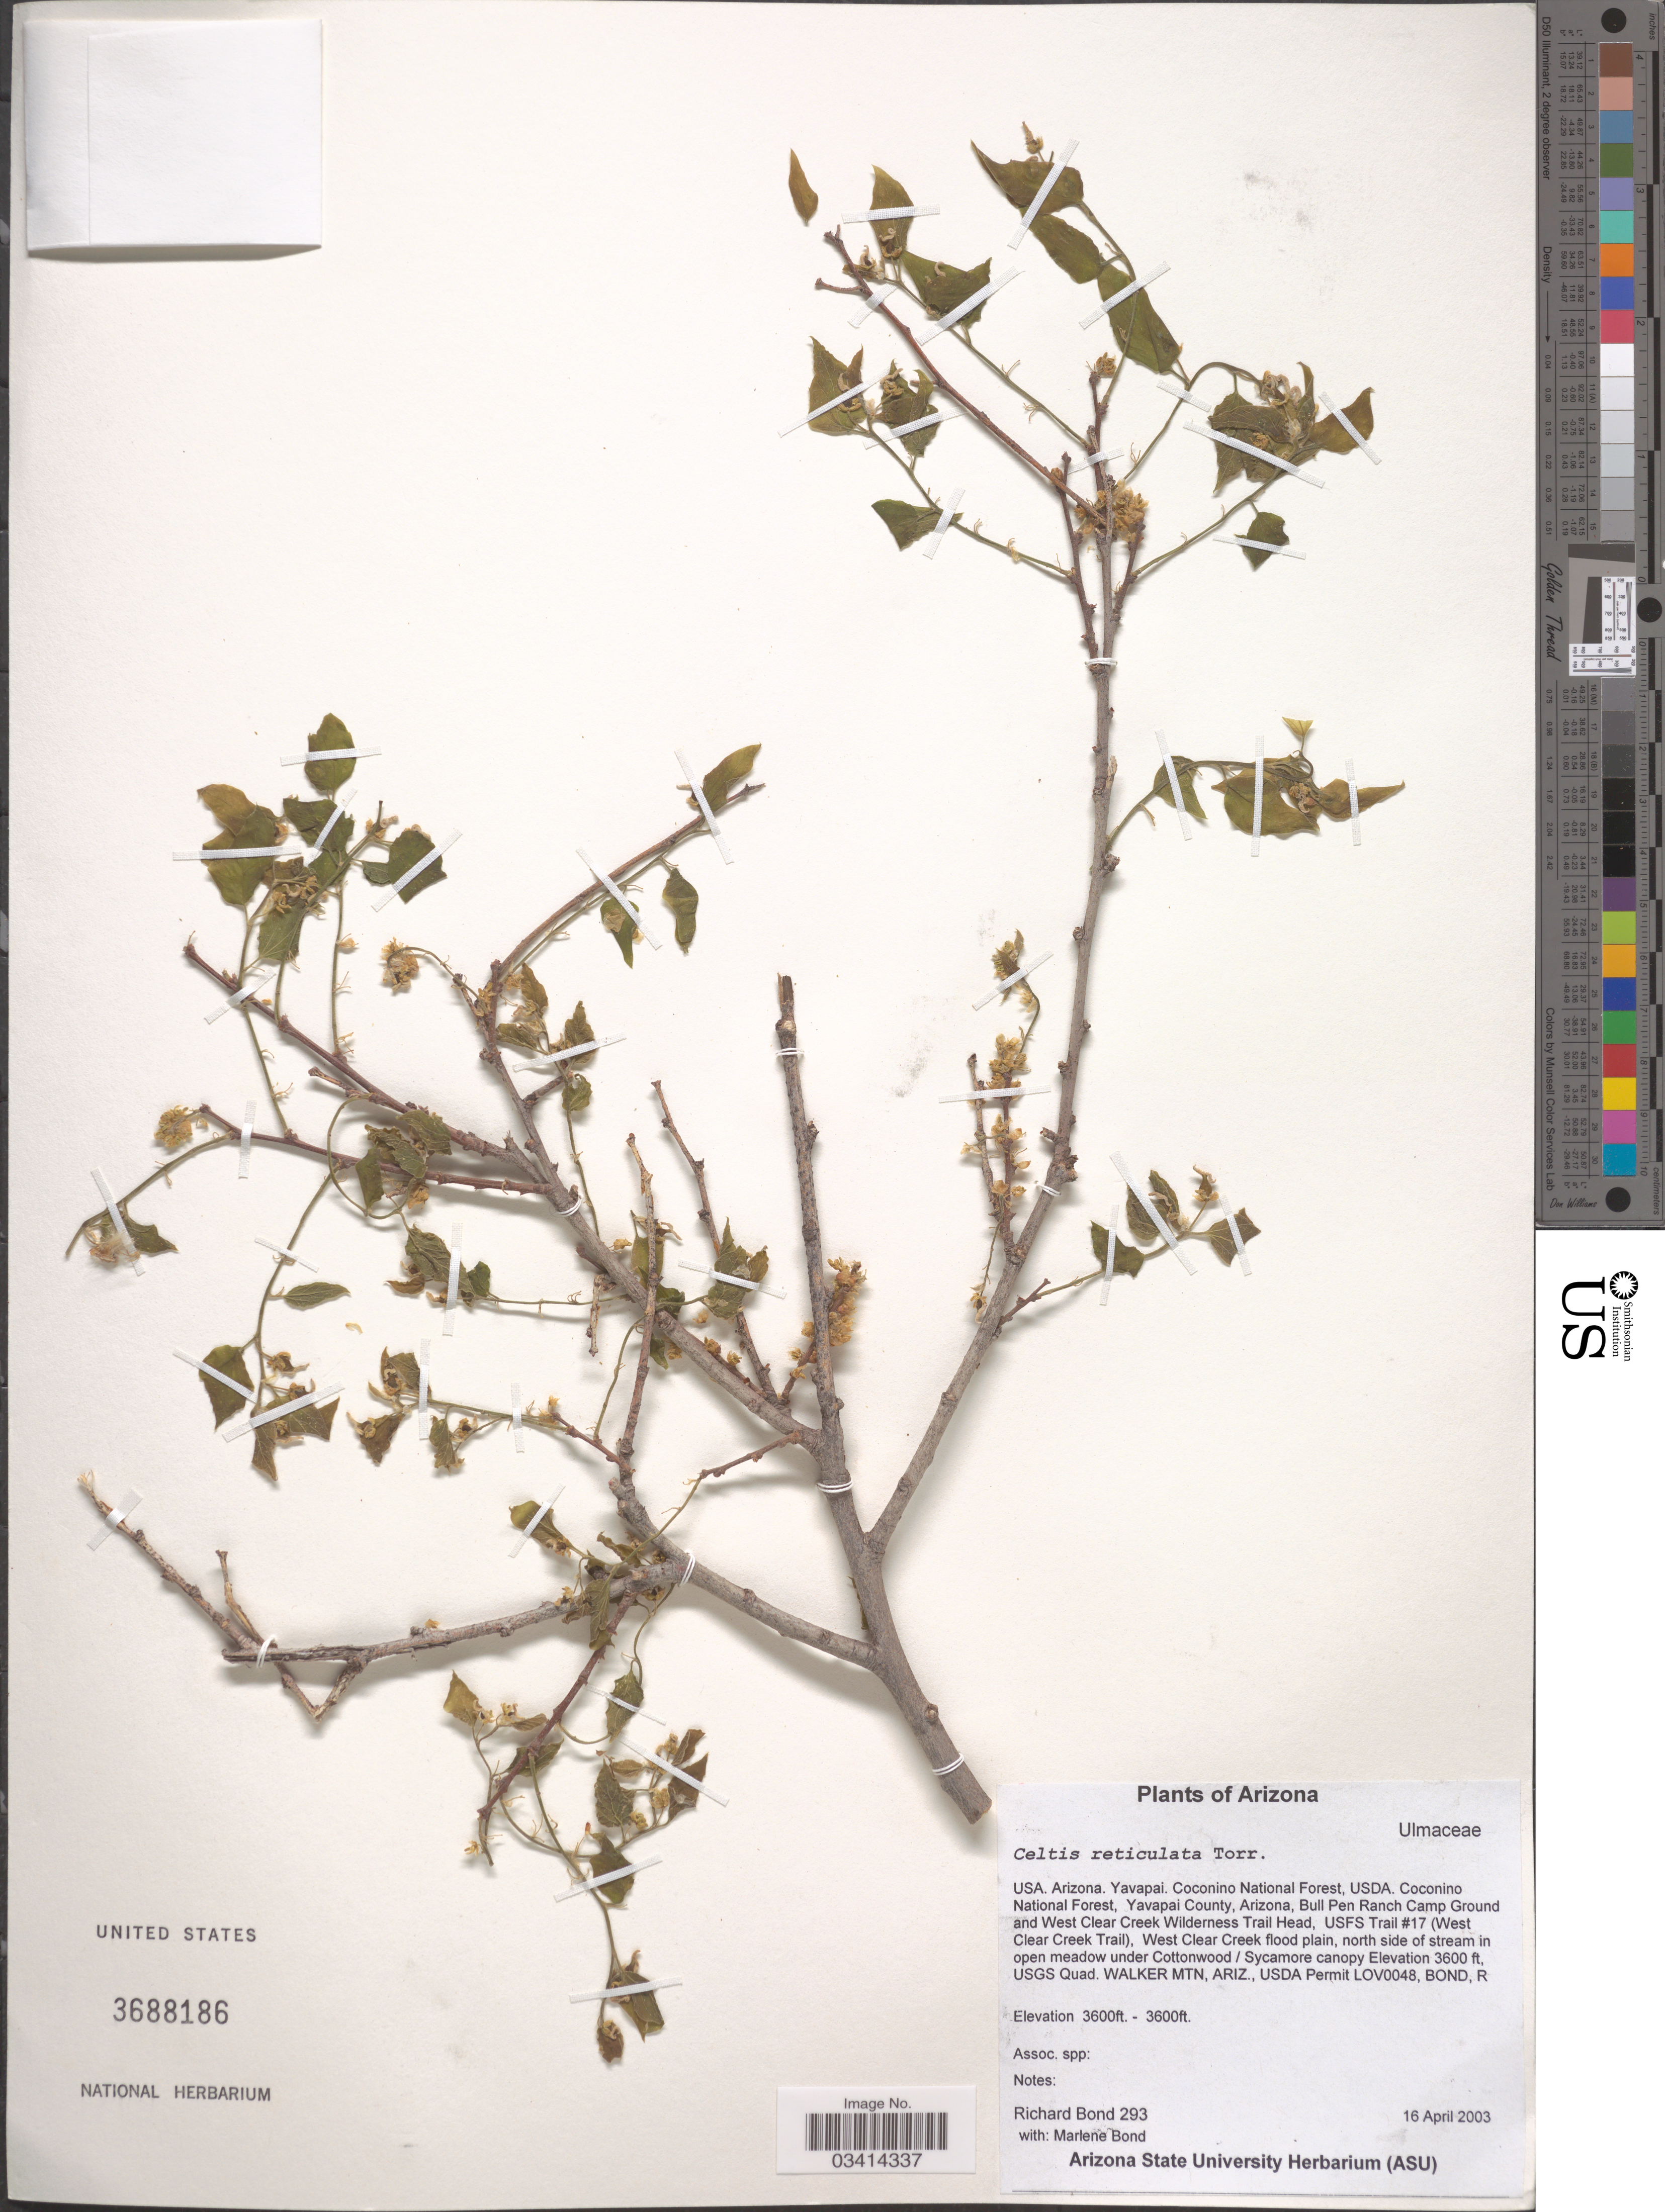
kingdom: Plantae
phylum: Tracheophyta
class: Magnoliopsida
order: Rosales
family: Cannabaceae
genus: Celtis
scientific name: Celtis reticulata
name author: Torr.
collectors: R. Bond & M. Bond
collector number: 293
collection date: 2003-04-16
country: United States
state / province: Arizona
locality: Yavapai. Coconino National Forest, USDA. Coconino National Forest, Yavapai County, Bull Pen Ranch Camp Ground and West Clear Creek Wilderness Trail Head, USFS Trail #17 (West Clear Creek Trail), West Clear Creek flood plain, north side of stream in open meadow under Cottonwood/ Sycamore canopy.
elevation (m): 1097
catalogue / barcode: US 3688186